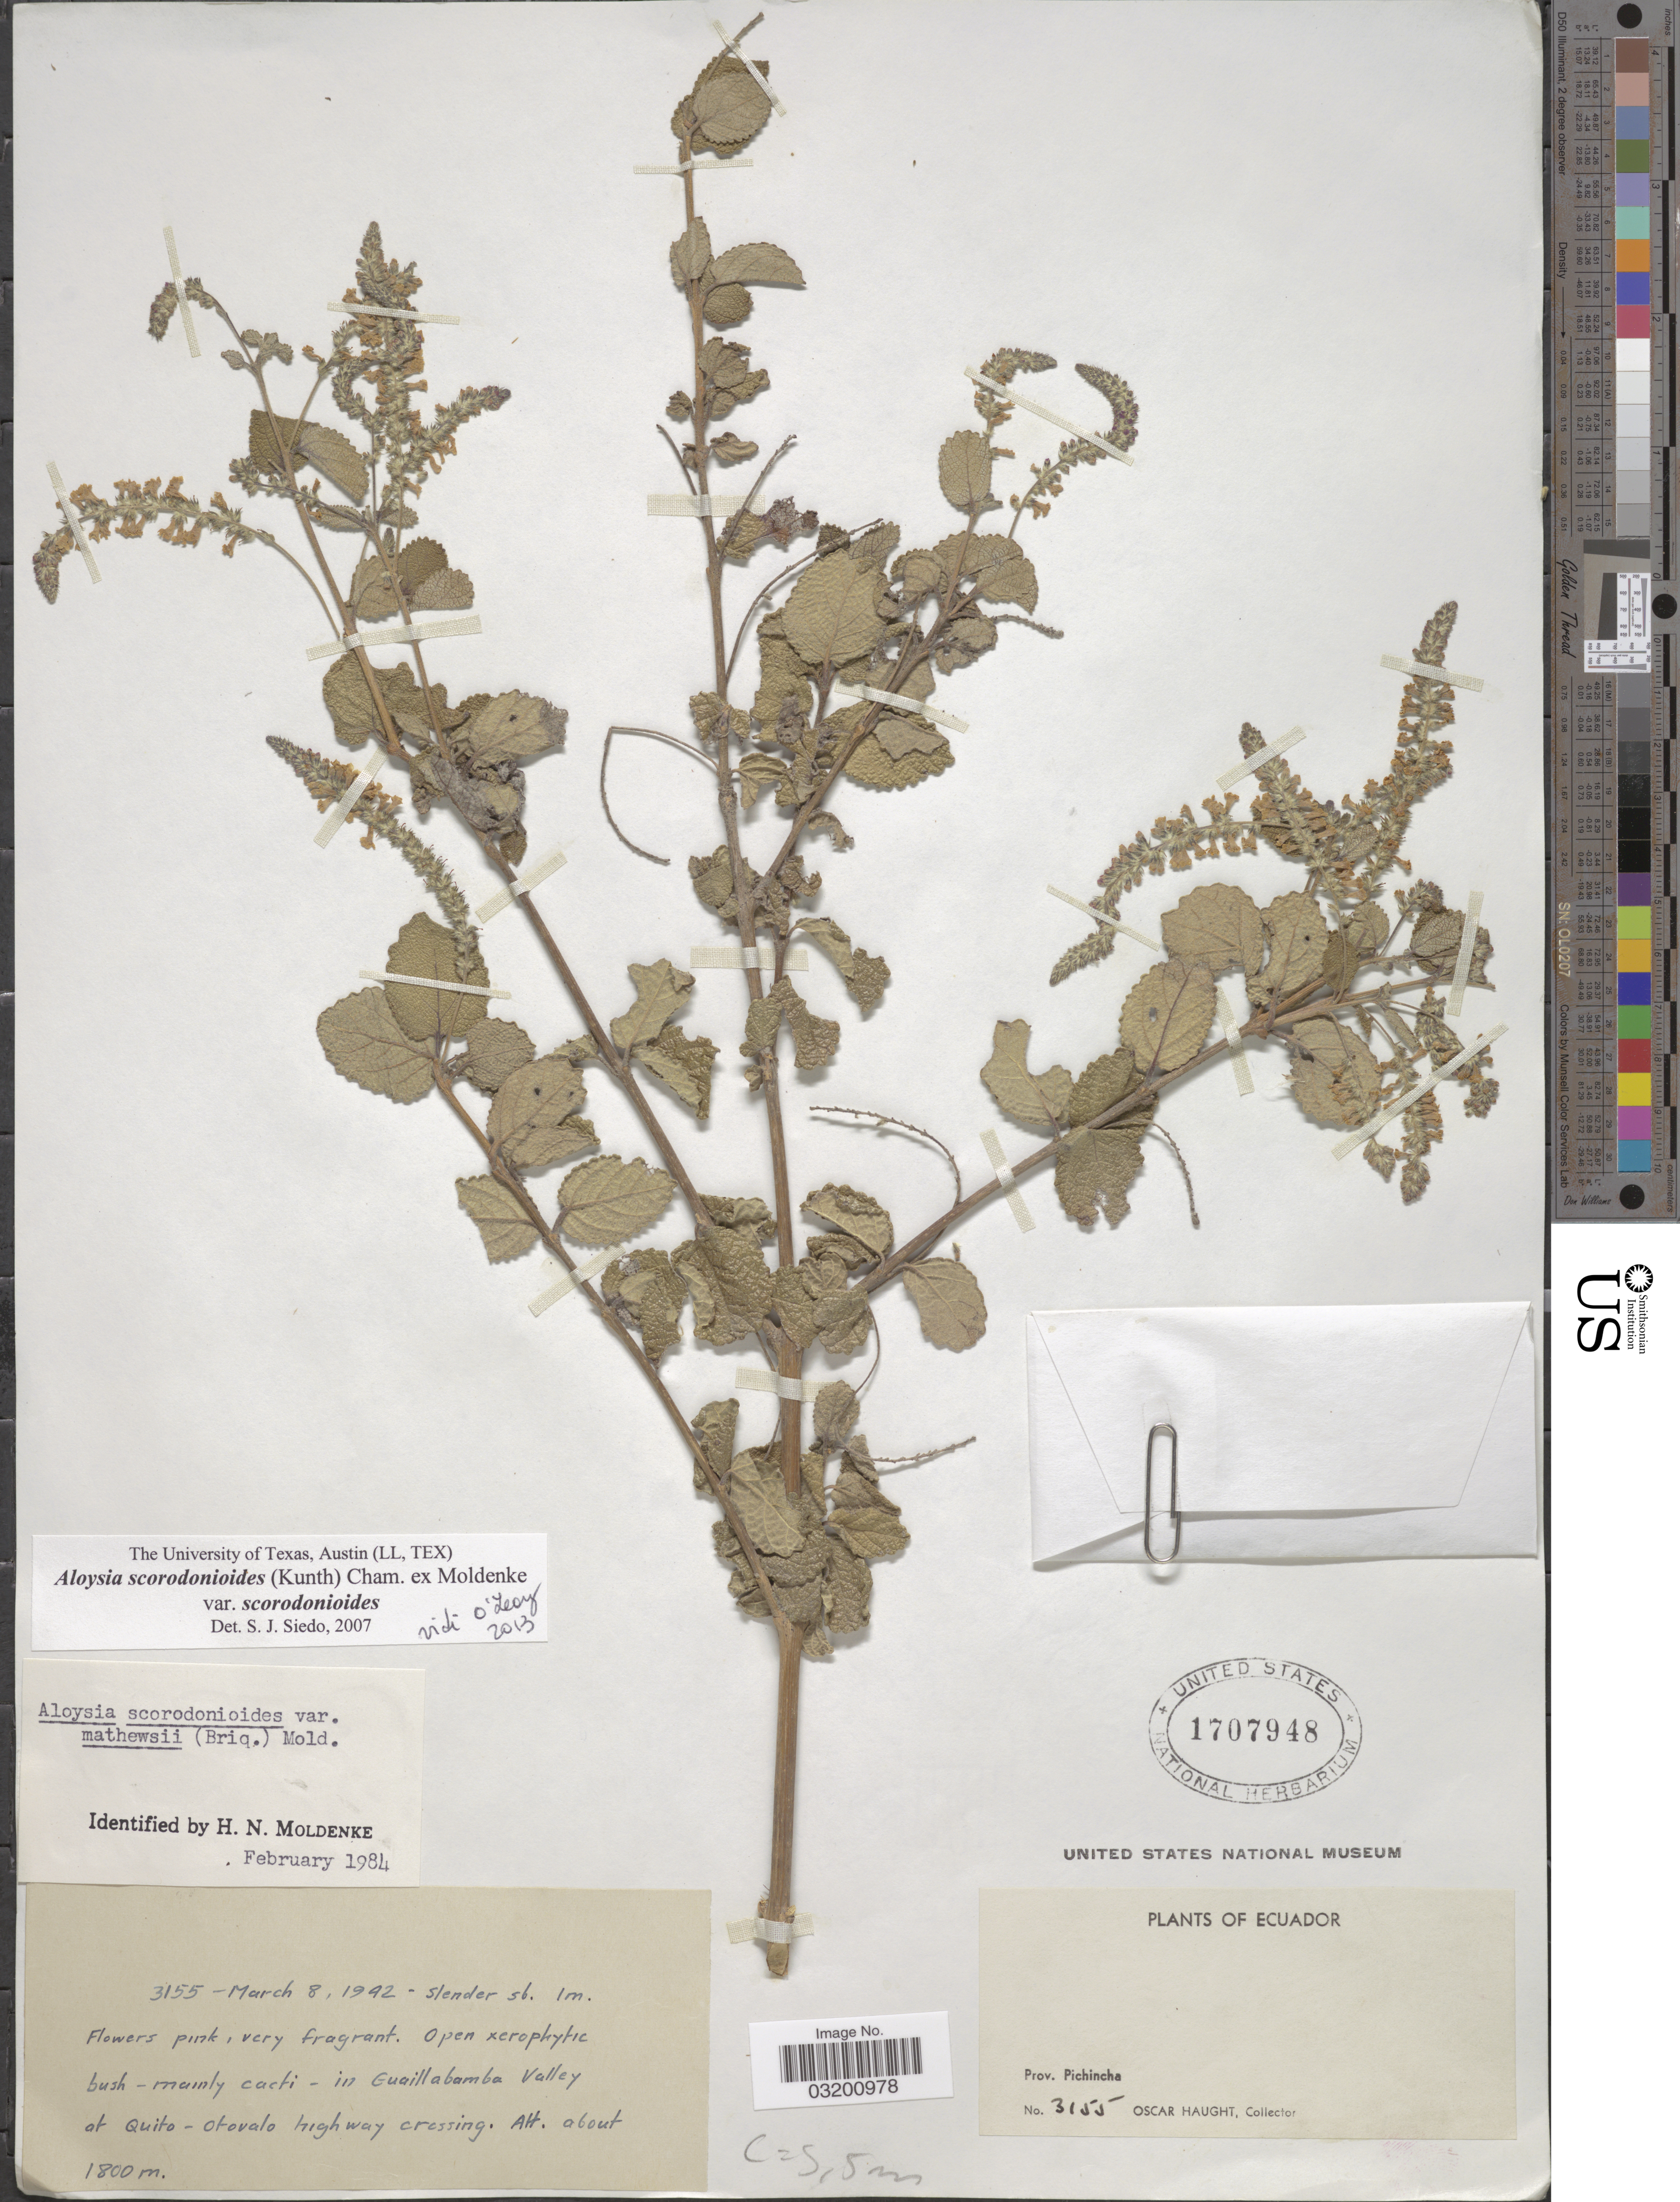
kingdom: Plantae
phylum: Tracheophyta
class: Magnoliopsida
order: Lamiales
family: Verbenaceae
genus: Aloysia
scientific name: Aloysia scorodonioides var. scorodonioides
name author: (Kunth) Cham.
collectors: O. Haught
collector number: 3155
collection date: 1942-03-08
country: Ecuador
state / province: Pichincha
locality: In Guaillabamba Valley at Quito-Otovalo highway crossing.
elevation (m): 1800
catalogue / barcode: US 1707948